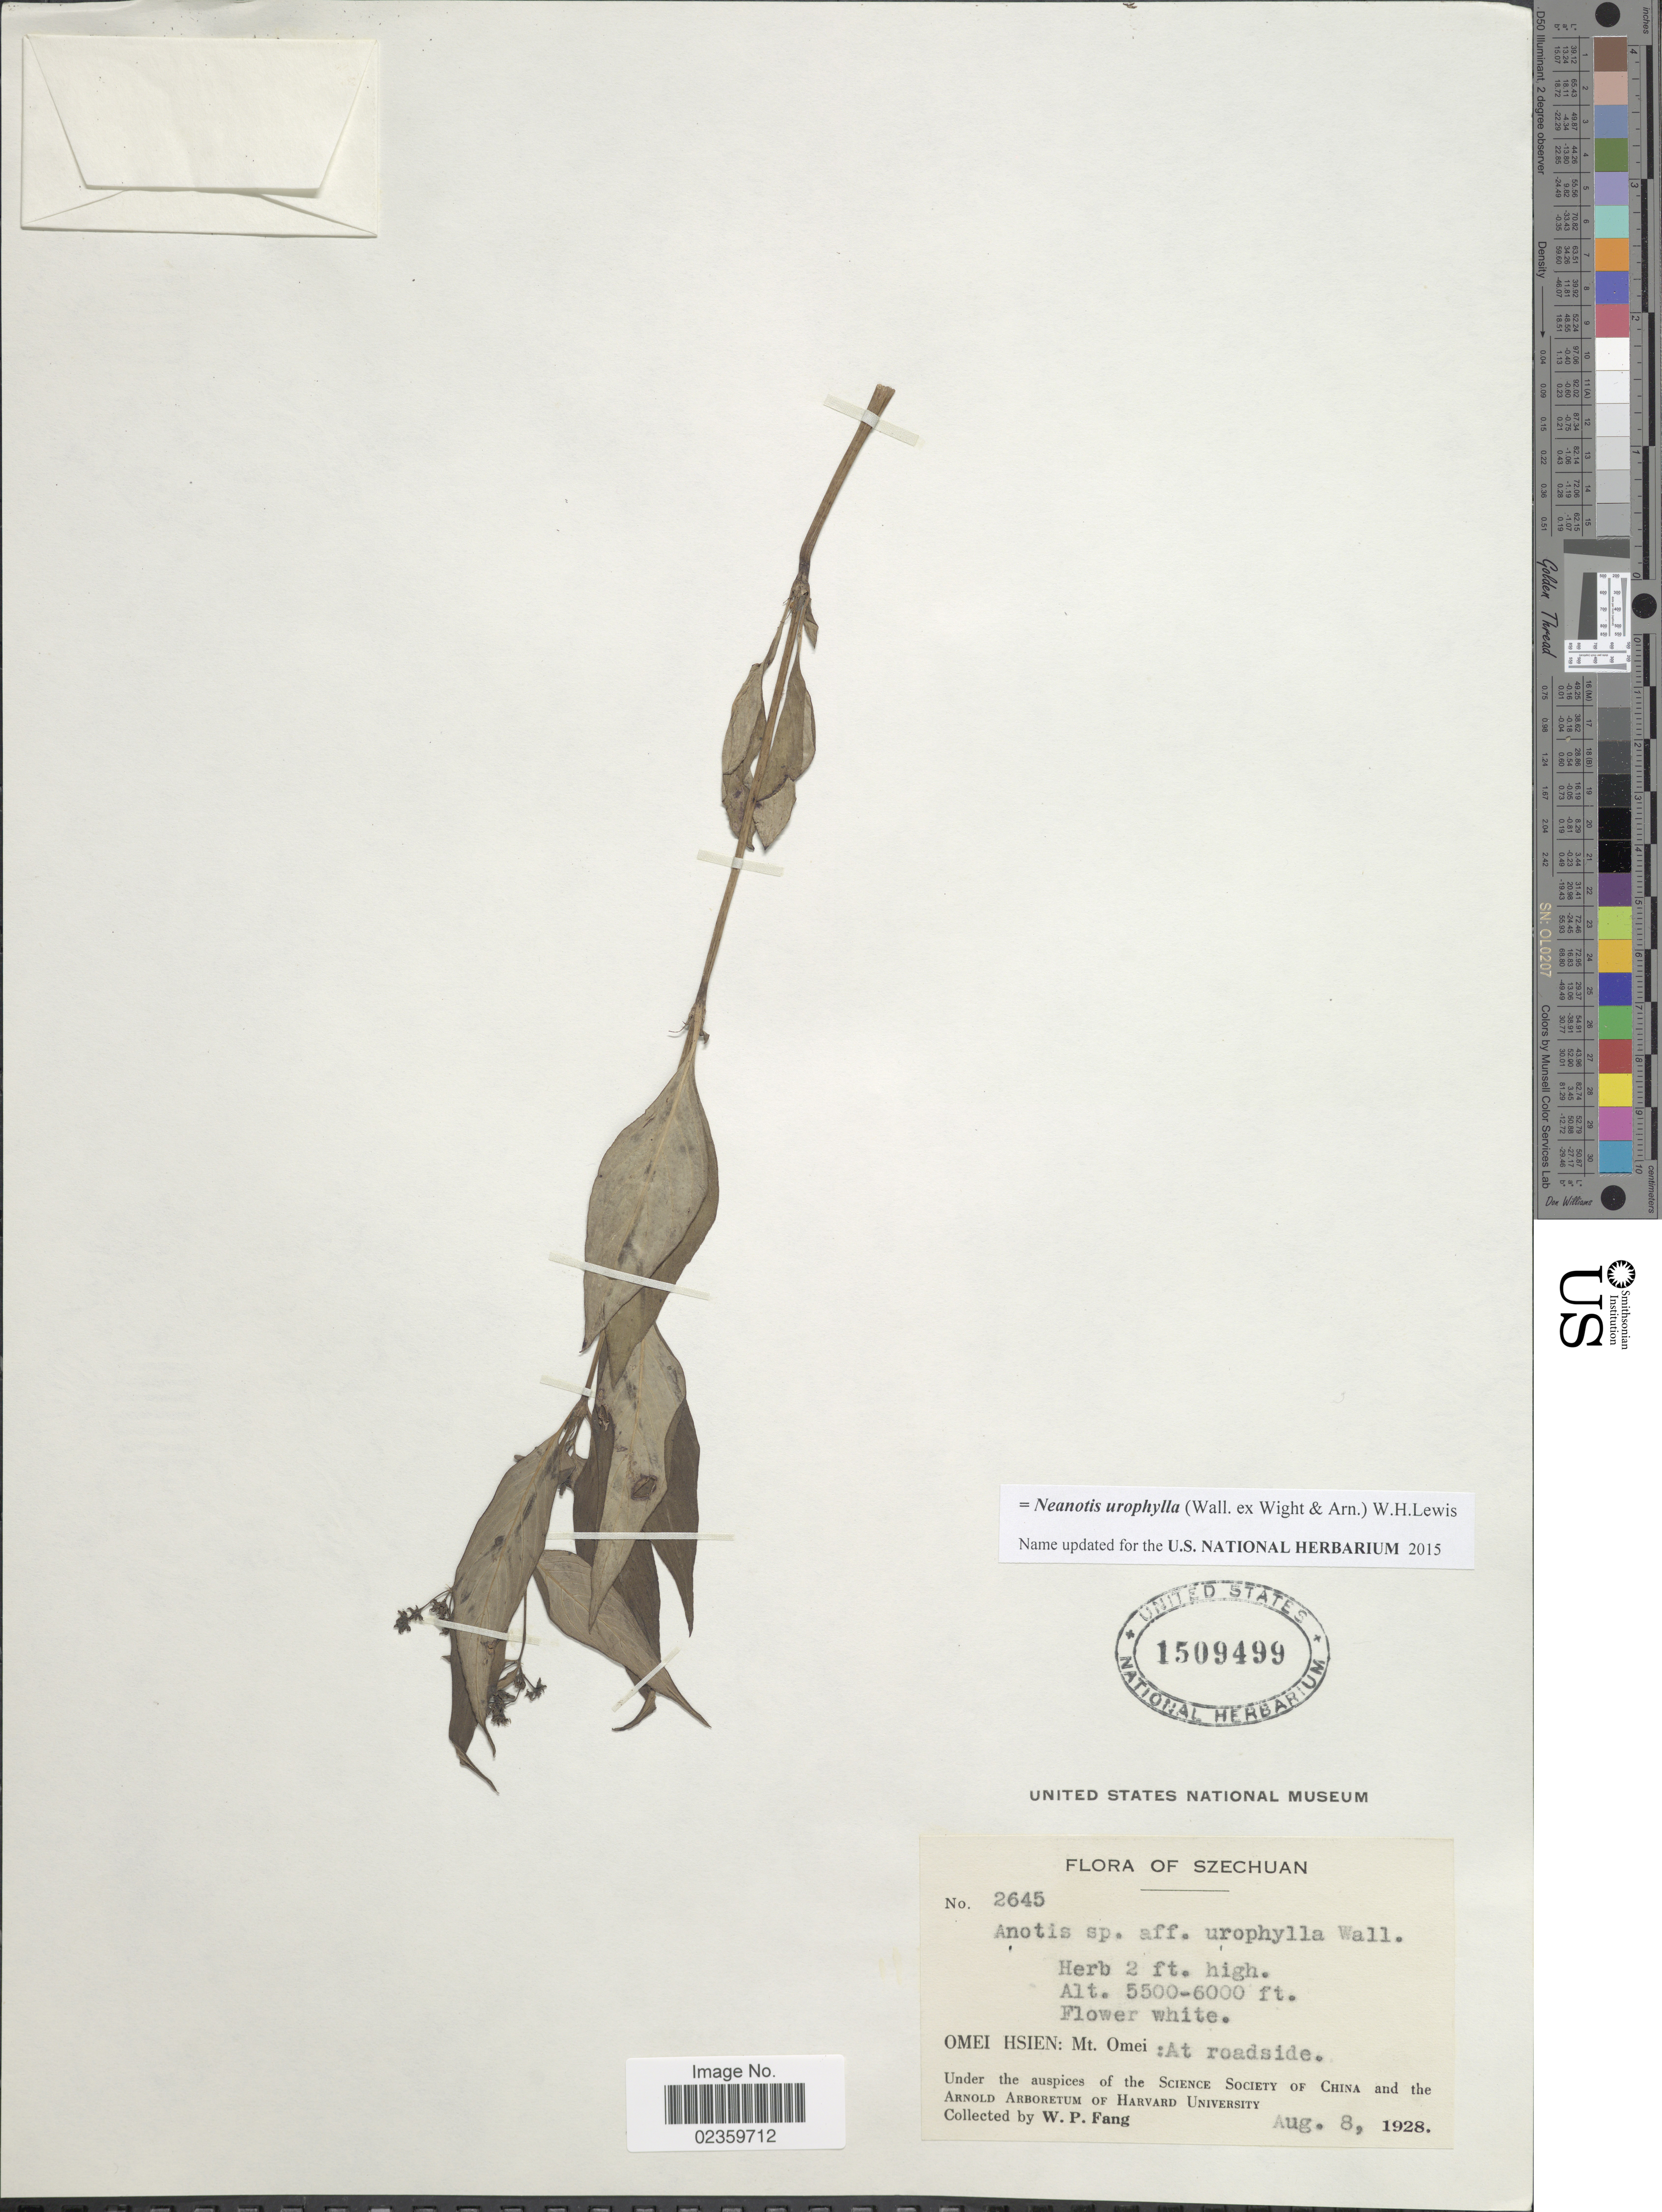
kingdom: Plantae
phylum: Tracheophyta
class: Magnoliopsida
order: Gentianales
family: Rubiaceae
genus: Neanotis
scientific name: Neanotis urophylla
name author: (Wall. ex Wight & Arn.) W.H. Lewis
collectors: W. P. Fang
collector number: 2645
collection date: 1928-08-08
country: China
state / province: Sichuan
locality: Szechuan, Omei Hsien: Mt. Omei: At roadside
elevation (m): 1676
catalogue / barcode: US 1509499